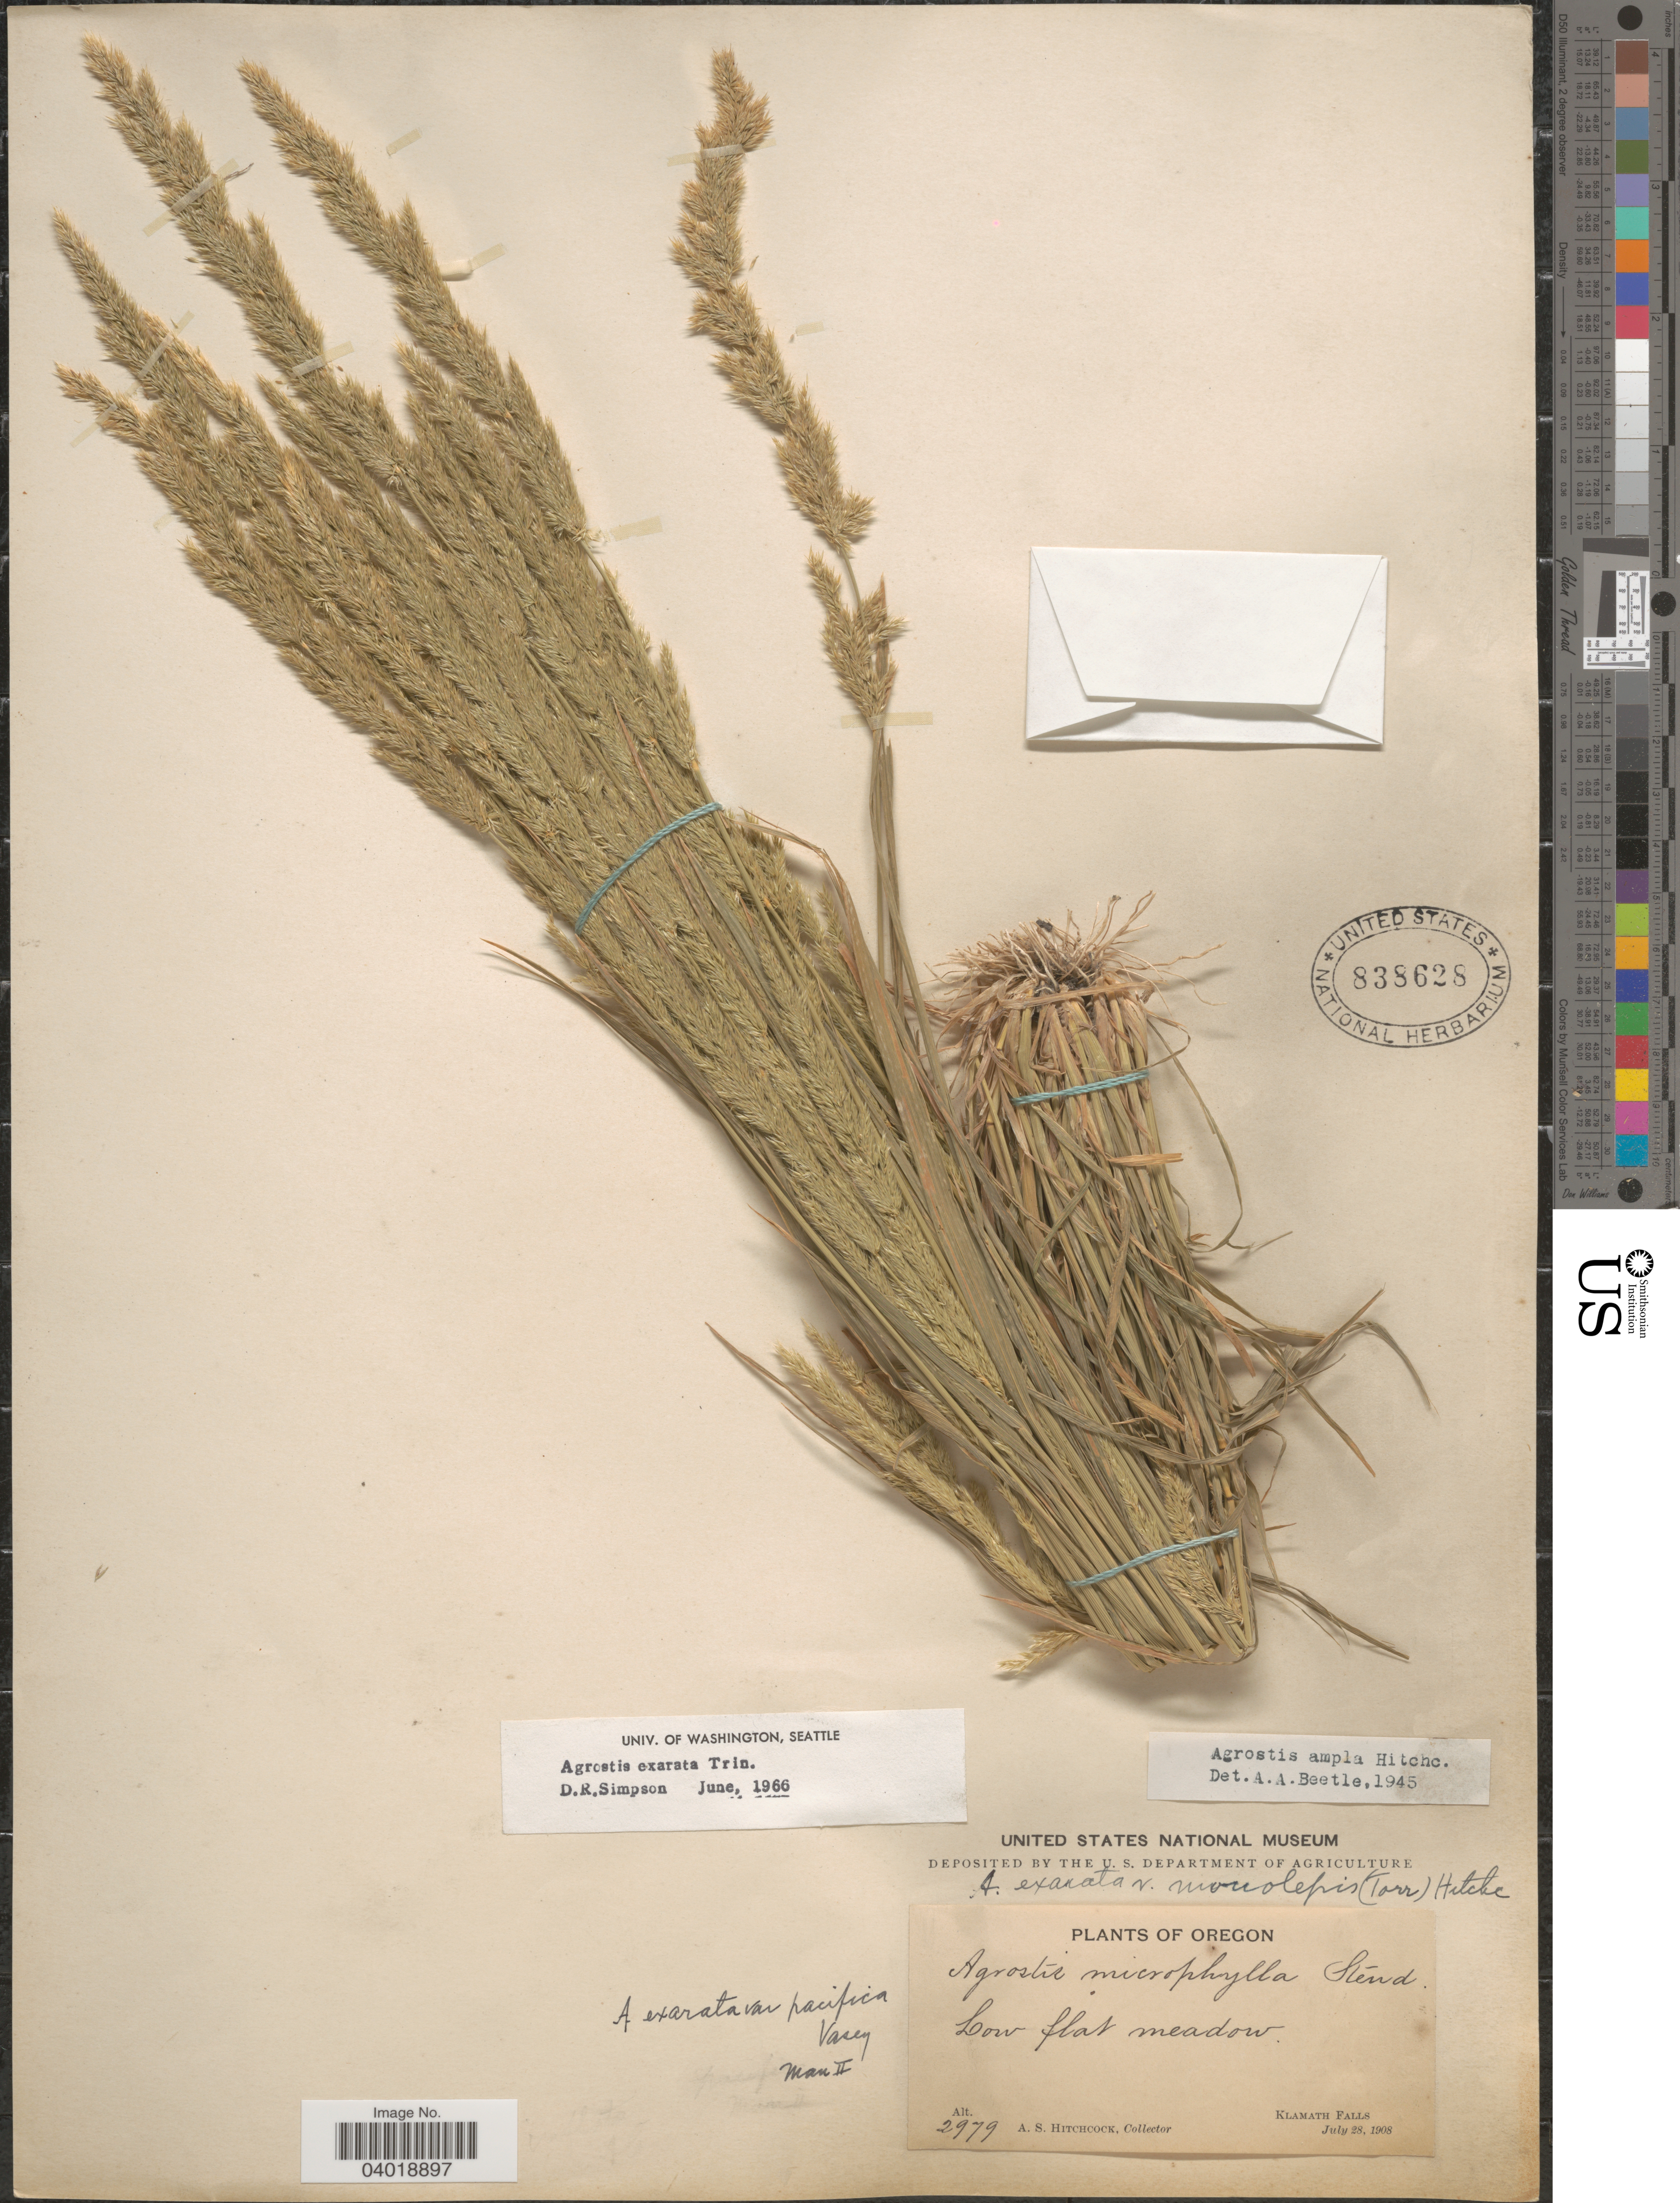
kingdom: Plantae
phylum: Tracheophyta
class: Liliopsida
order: Poales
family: Poaceae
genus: Agrostis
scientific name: Agrostis exarata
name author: Trin.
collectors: A. S. Hitchcock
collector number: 2979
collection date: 1908-07-28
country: United States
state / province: Oregon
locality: Low flat meadow. Klamath Falls.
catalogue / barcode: US 838628